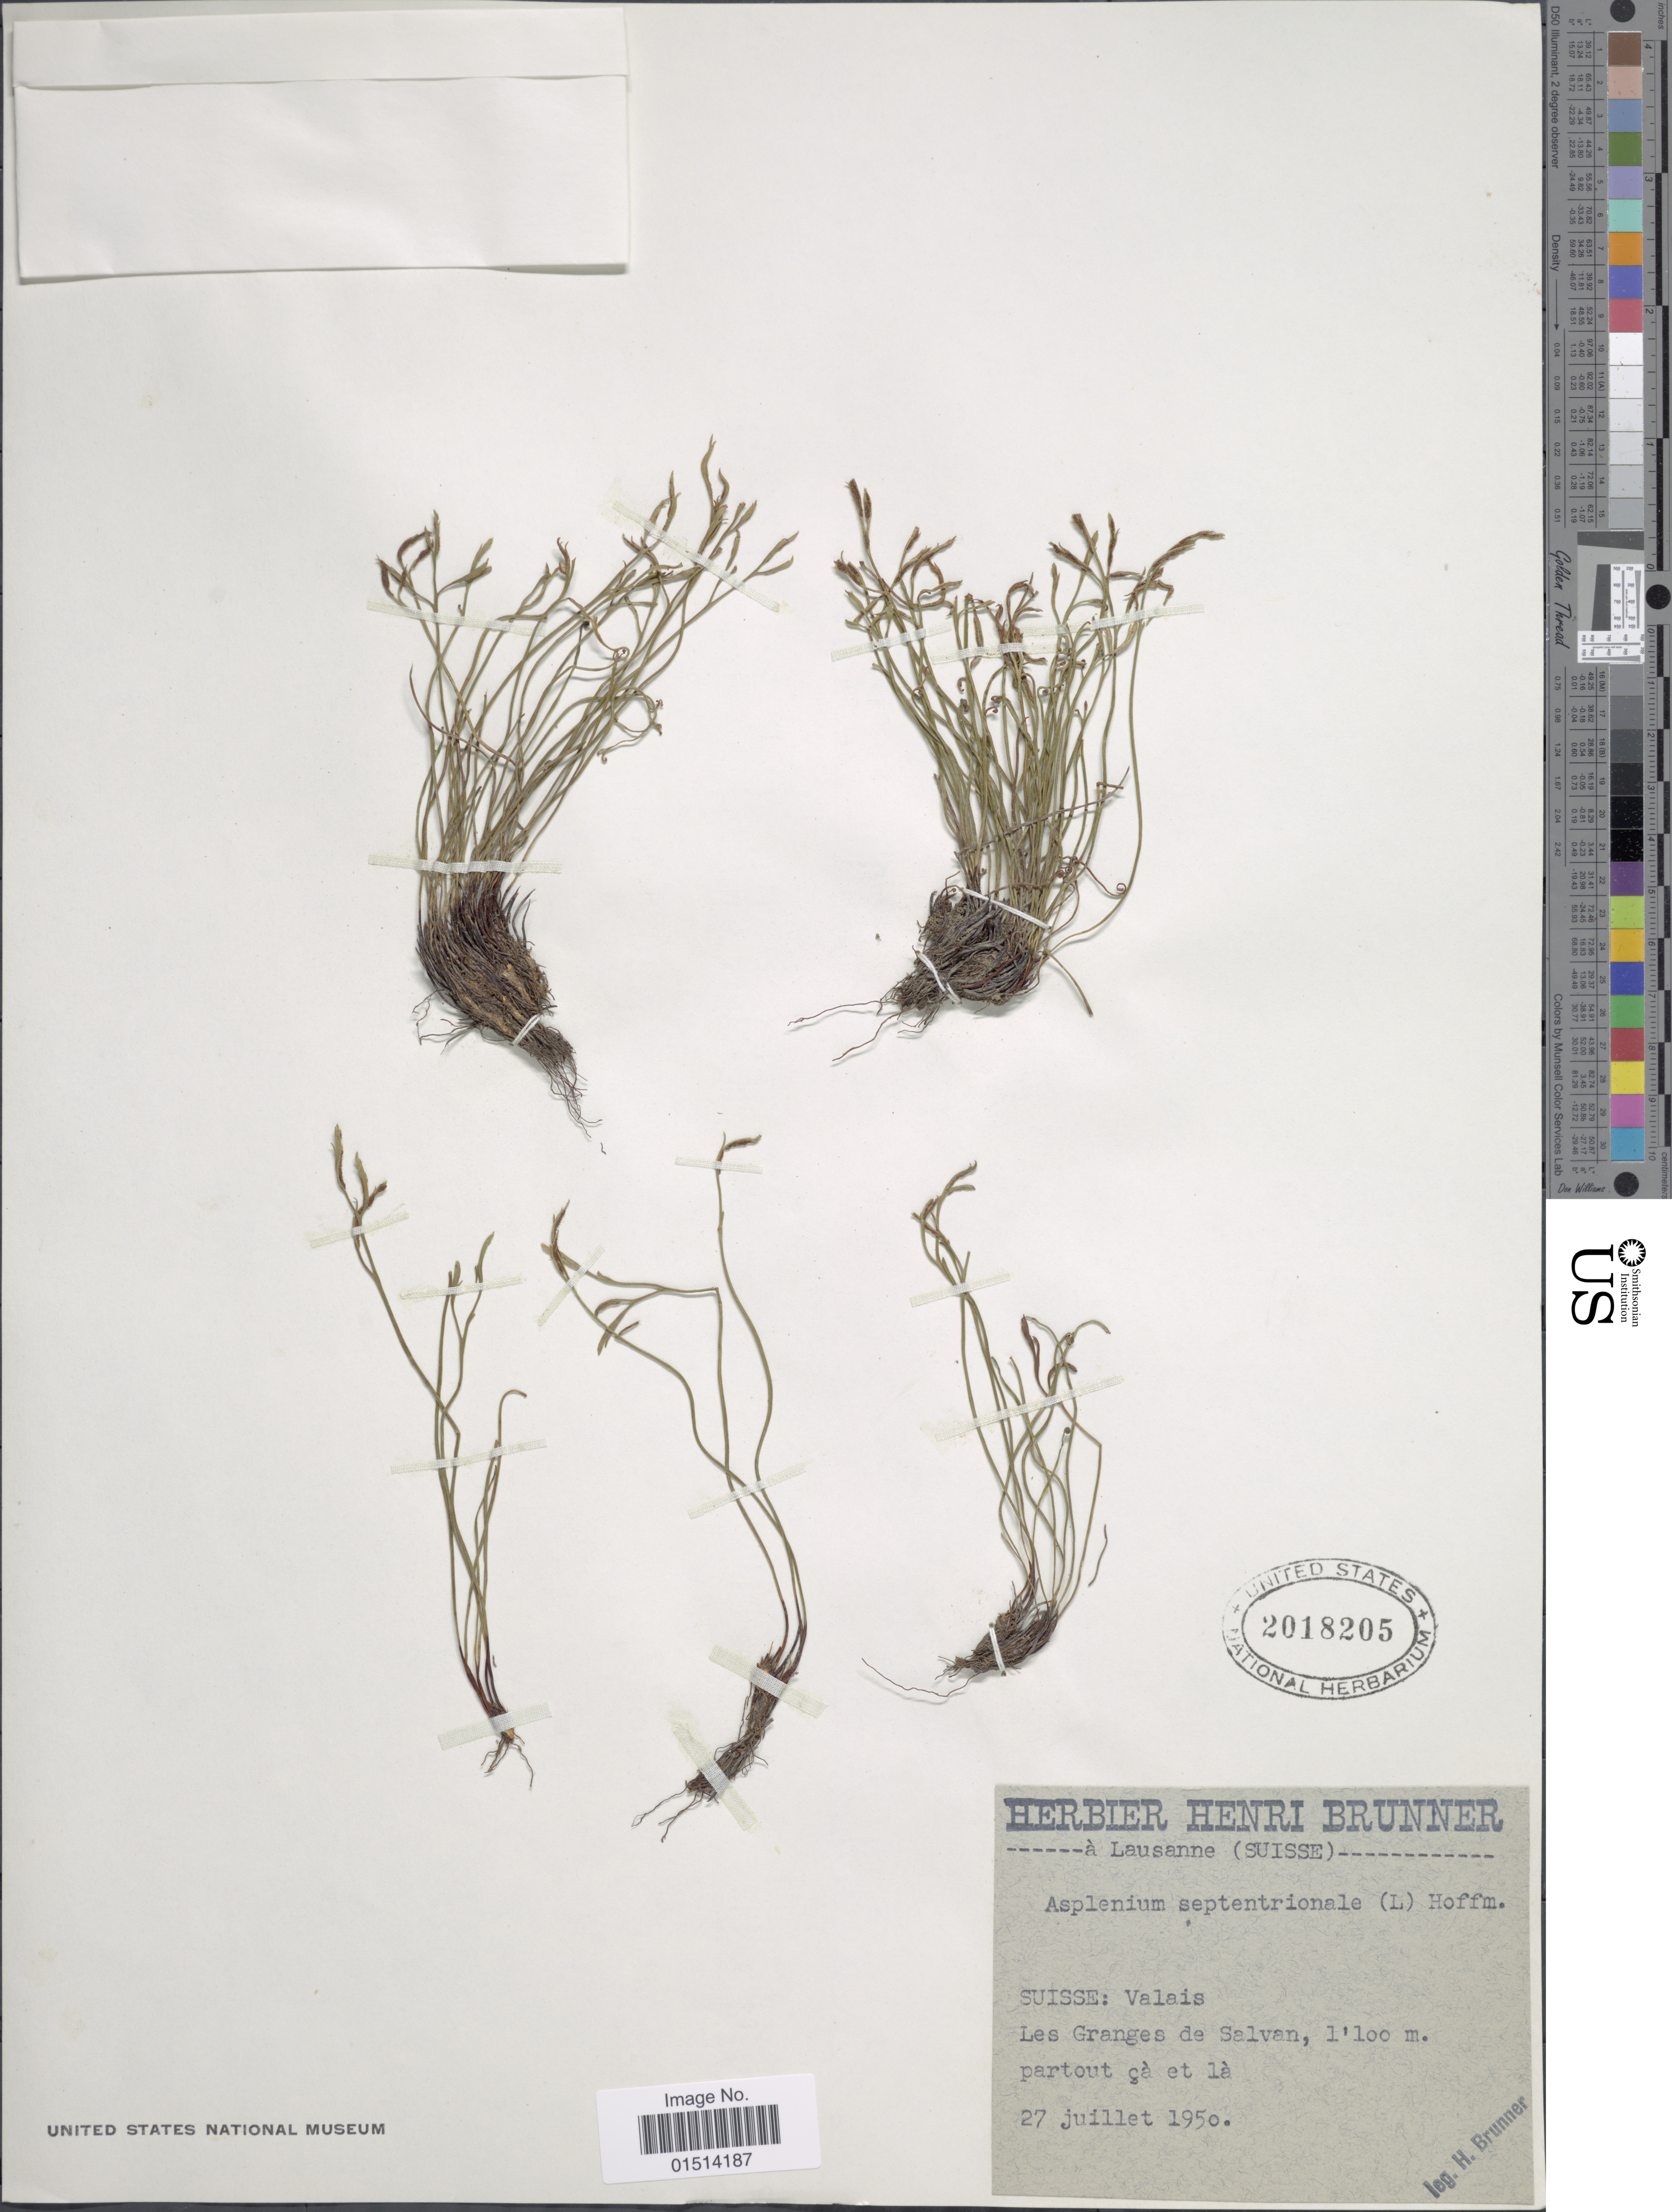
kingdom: Plantae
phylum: Tracheophyta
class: Polypodiopsida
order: Polypodiales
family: Aspleniaceae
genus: Asplenium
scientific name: Asplenium septentrionale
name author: (L.) Hoffm.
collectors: H. Brunner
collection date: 1950-07-27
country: Switzerland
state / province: Valais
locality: Suisse: Valais, Les Granges de Salvan, partout ca et la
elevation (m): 100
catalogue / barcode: US 2018205